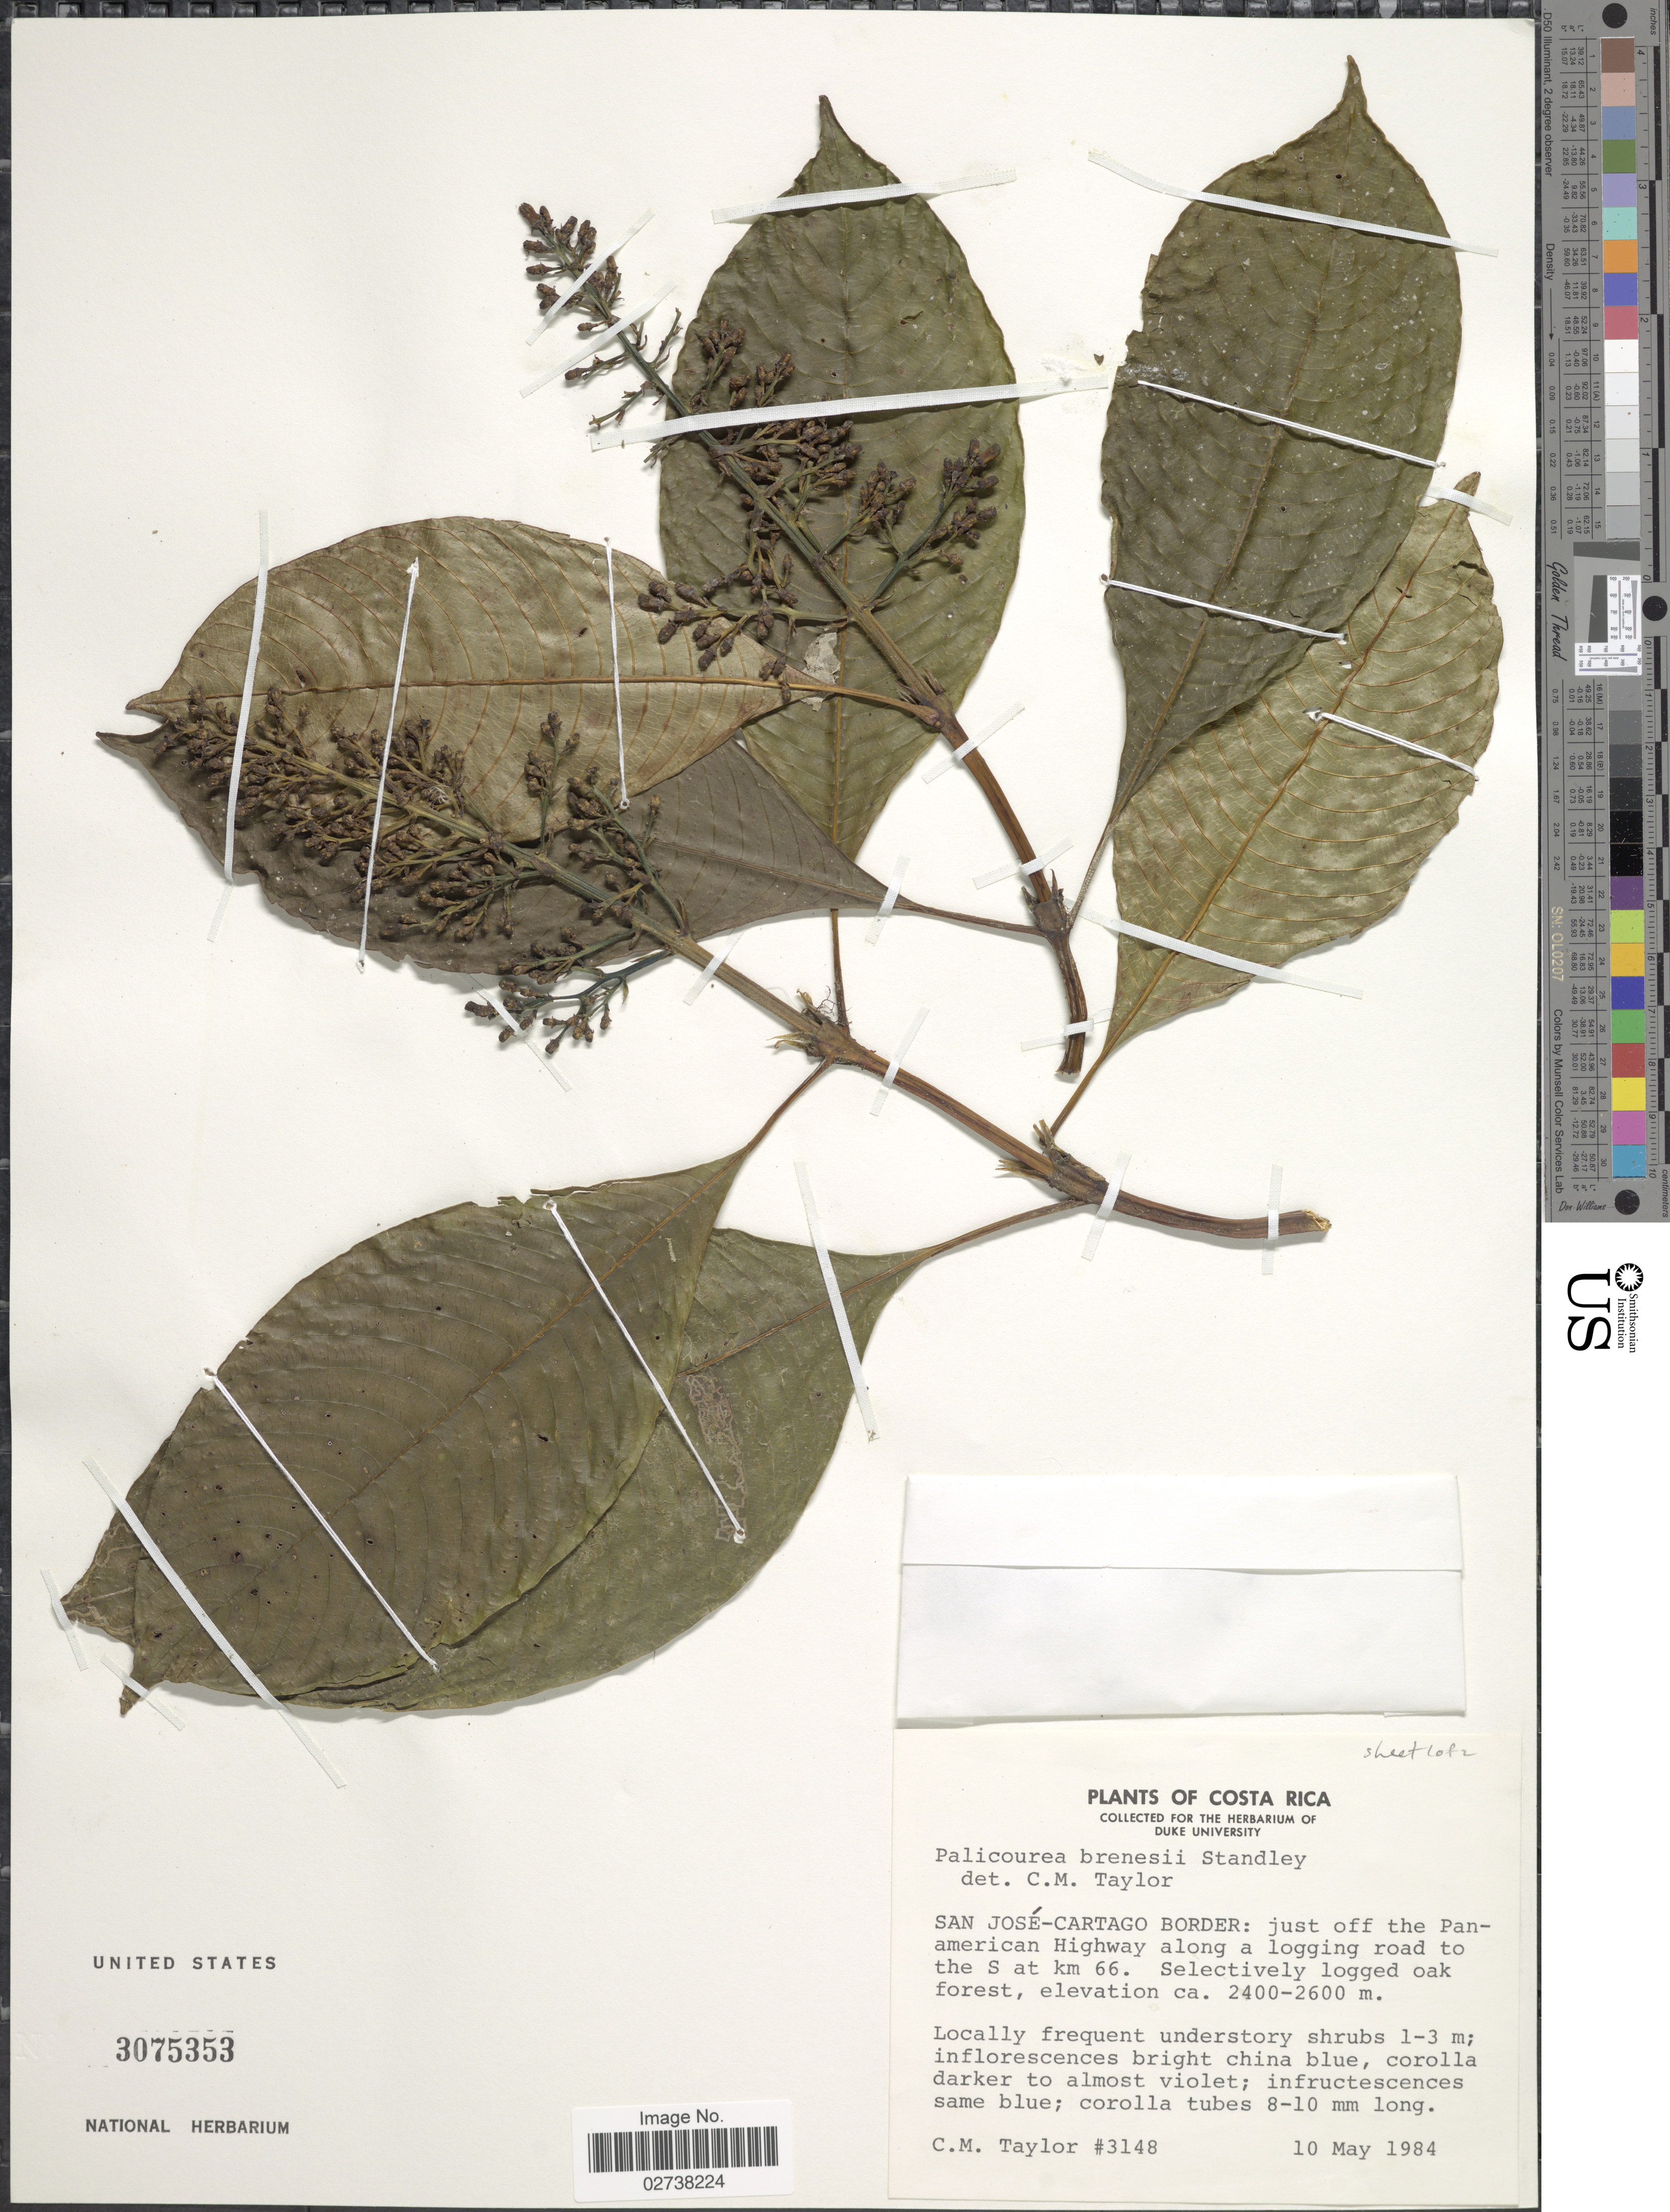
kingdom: Plantae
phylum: Tracheophyta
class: Magnoliopsida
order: Gentianales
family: Rubiaceae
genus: Palicourea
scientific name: Palicourea brenesii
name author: Standl.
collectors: C. M. Taylor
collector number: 3148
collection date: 1984-05-10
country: Panama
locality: San Jose-Cartago Border: just off the Pan-american Highway along a logging road to the S at km 66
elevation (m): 2400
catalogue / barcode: US 3075353